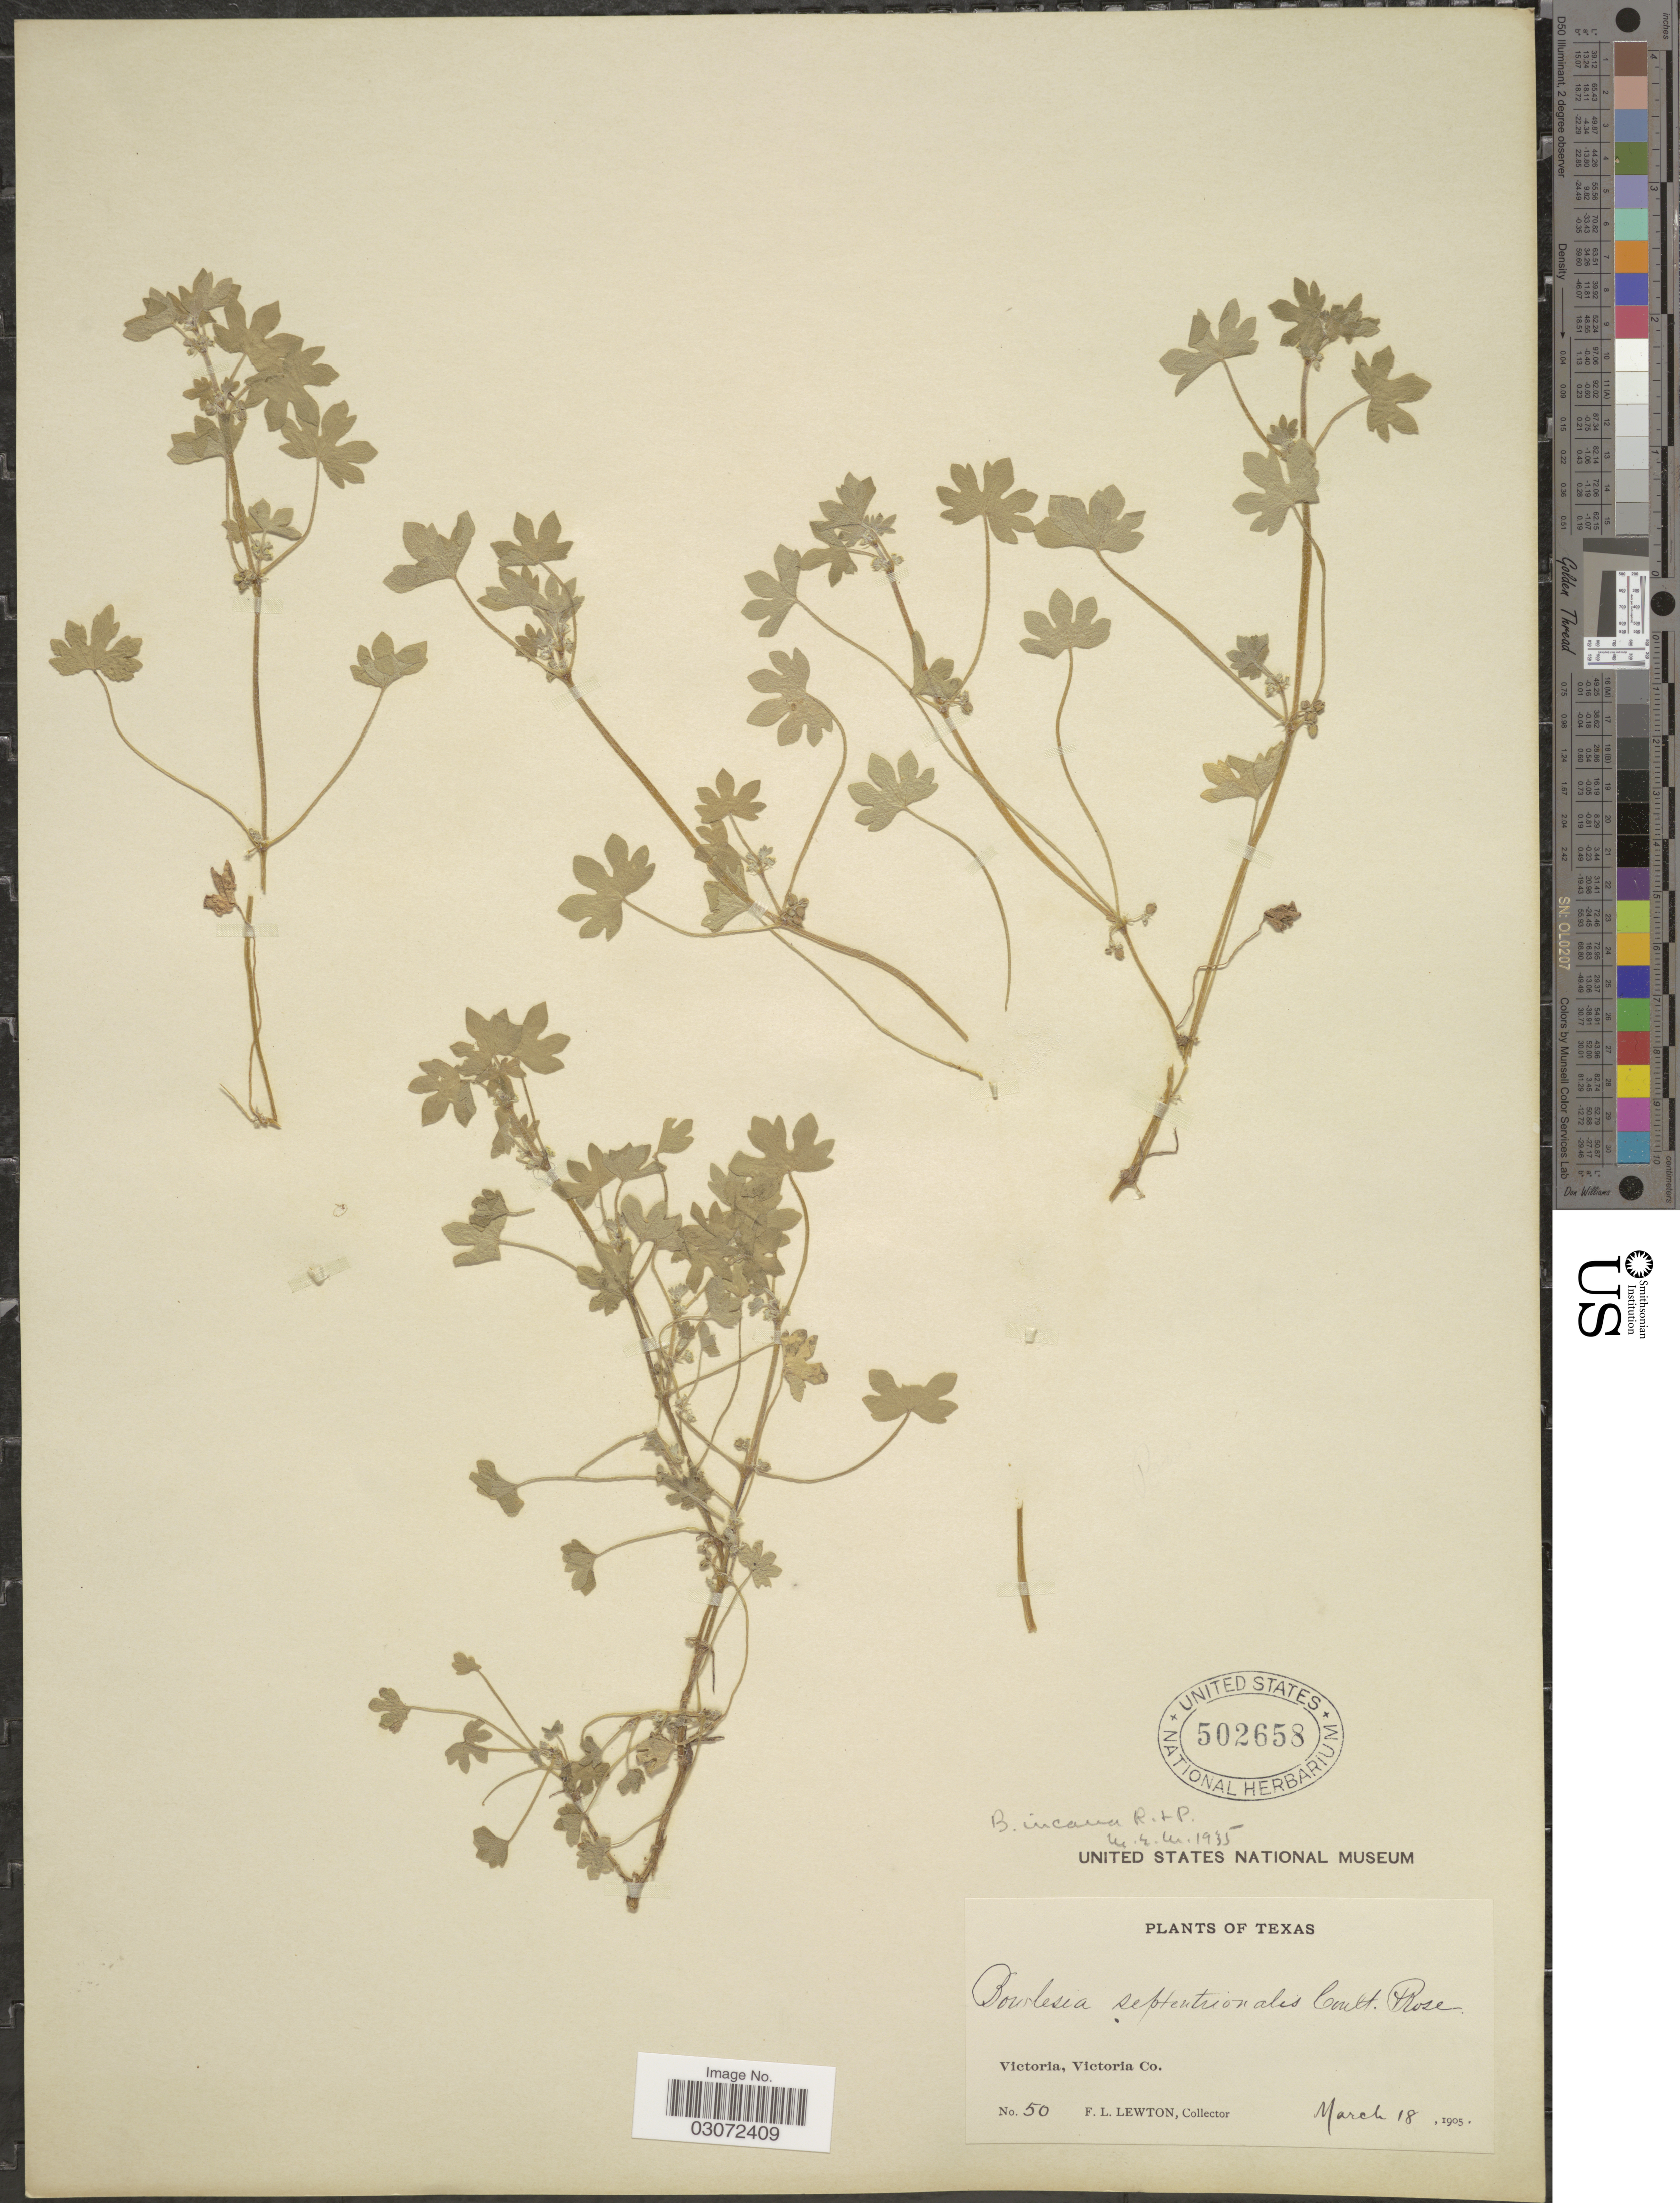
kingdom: Plantae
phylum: Tracheophyta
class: Magnoliopsida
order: Apiales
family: Apiaceae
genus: Bowlesia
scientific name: Bowlesia incana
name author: Ruiz & Pav.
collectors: F. L. Lewton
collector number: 50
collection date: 1905-03-18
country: United States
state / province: Texas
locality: Victoria, Victoria Co.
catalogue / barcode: US 502658